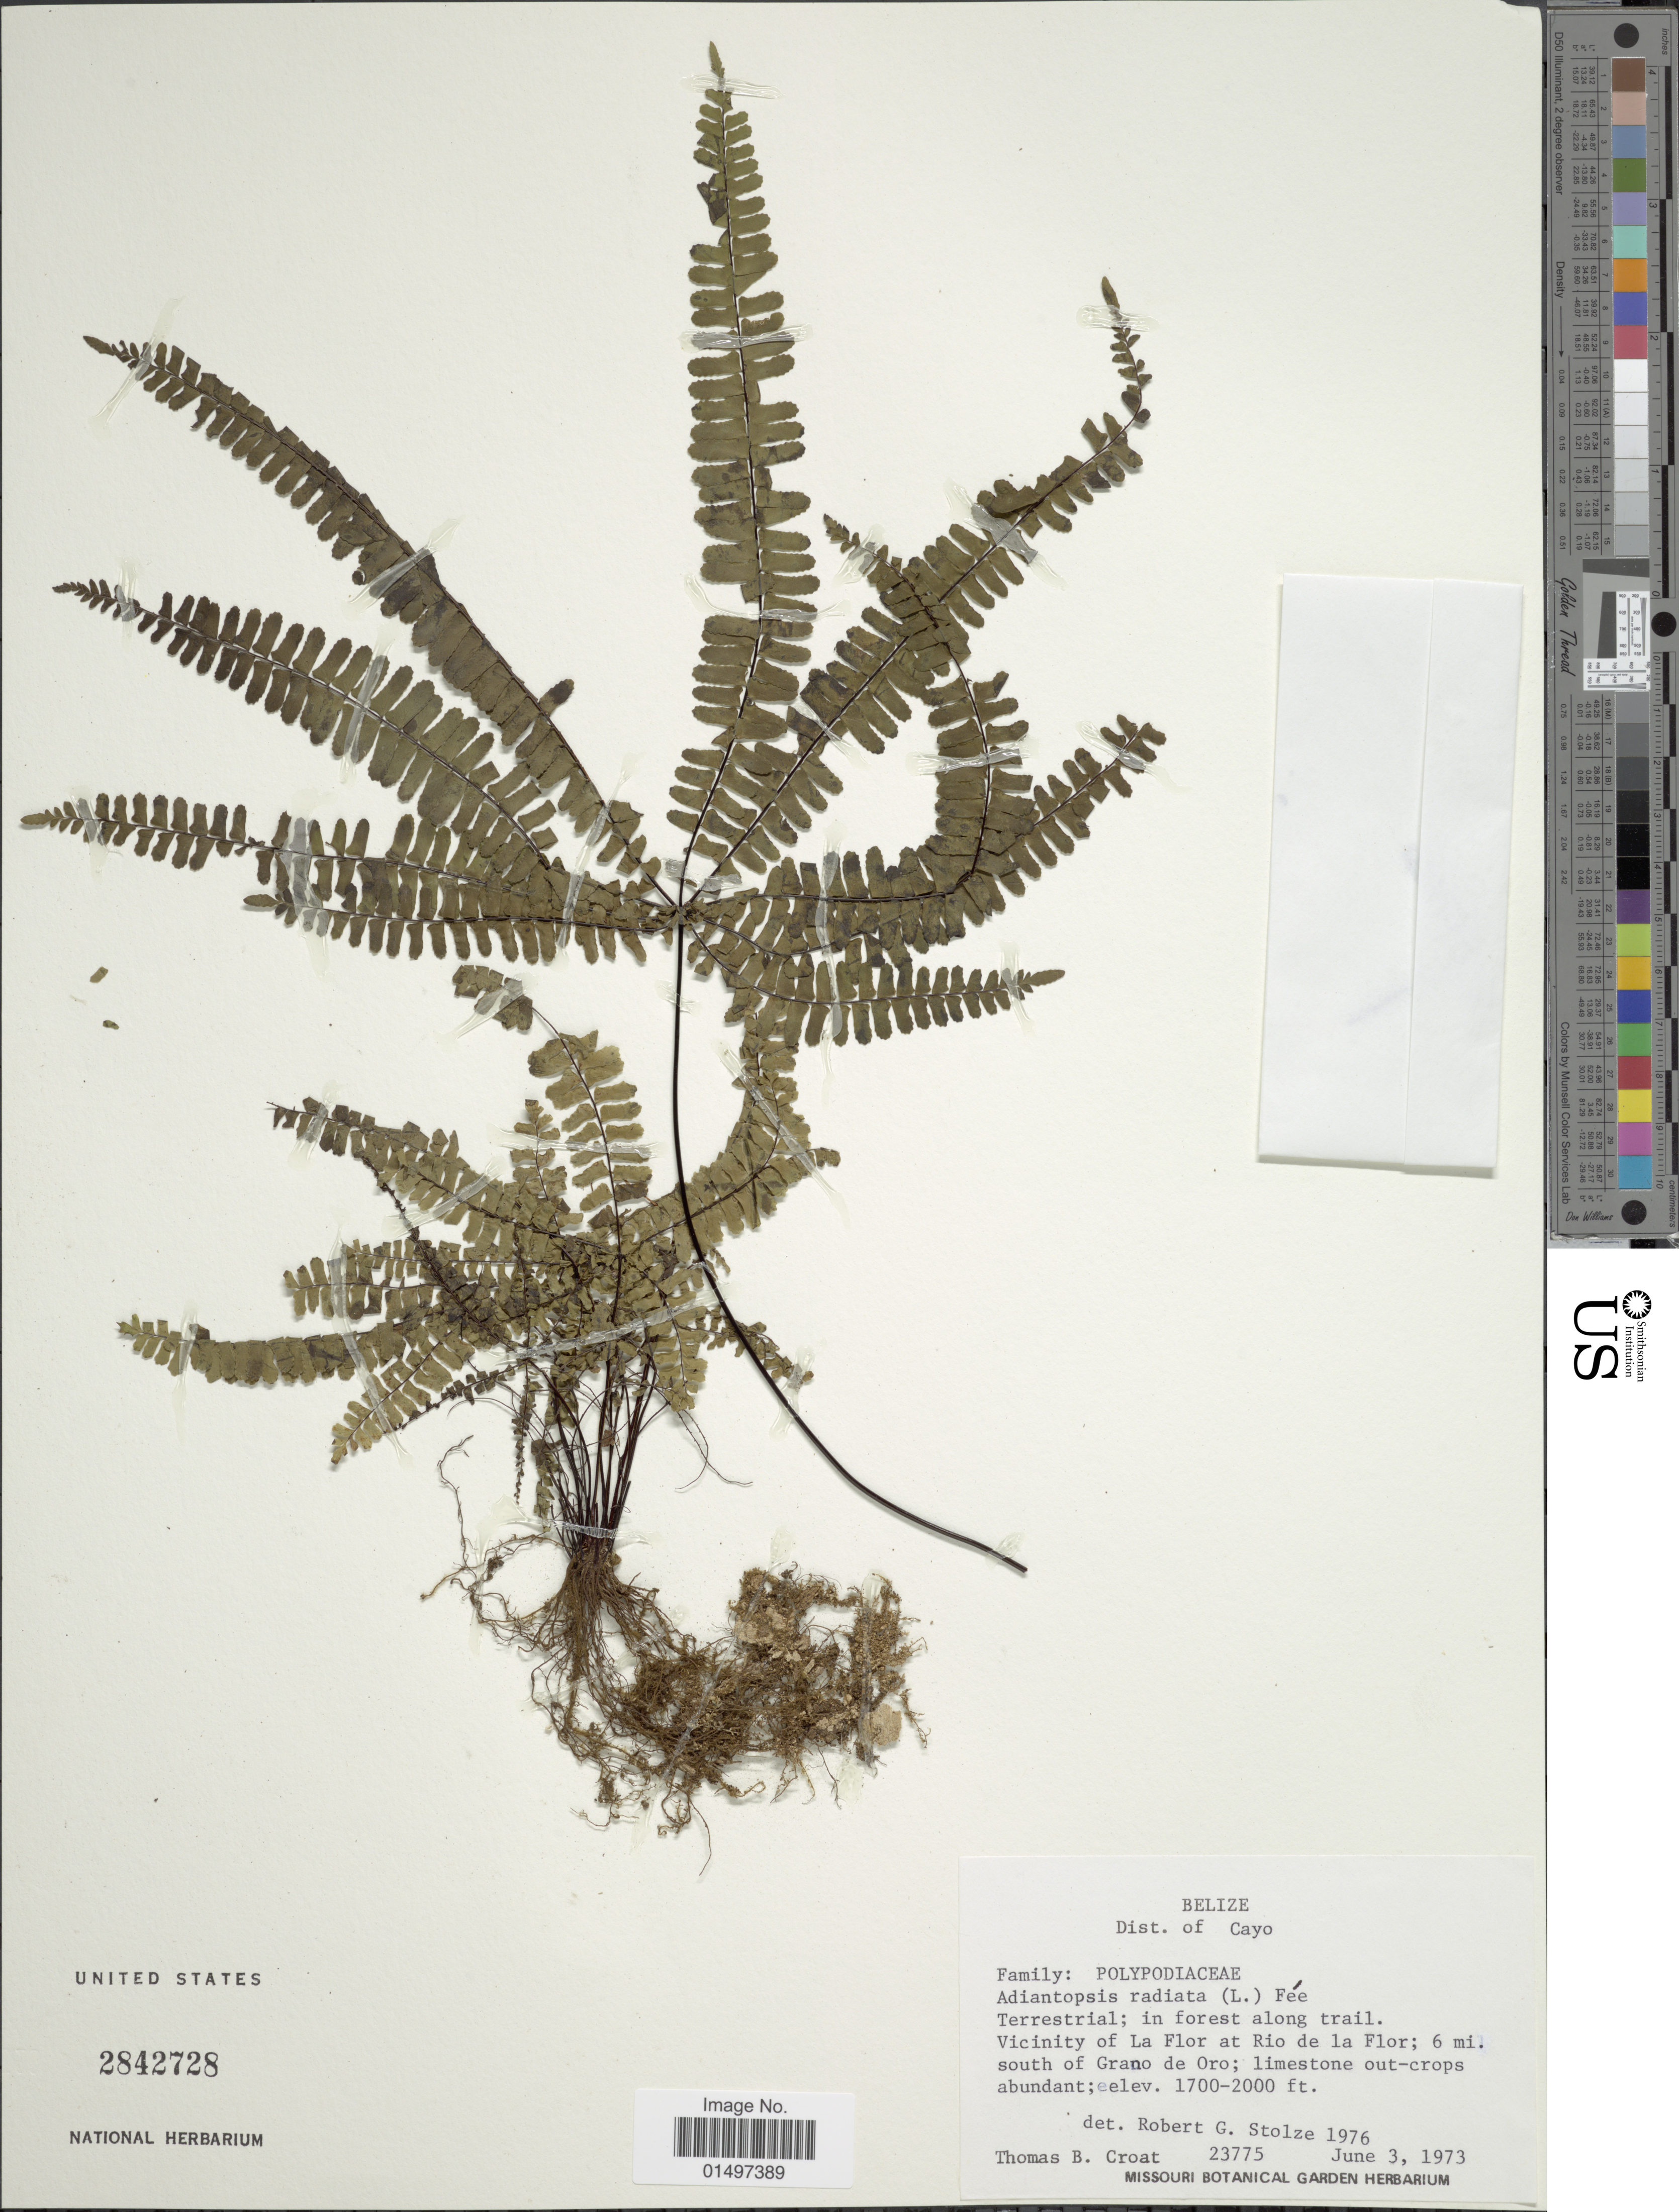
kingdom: Plantae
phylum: Tracheophyta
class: Polypodiopsida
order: Polypodiales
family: Pteridaceae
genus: Adiantopsis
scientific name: Adiantopsis radiata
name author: (L.) Fée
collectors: T. B. Croat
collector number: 23775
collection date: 1973-06-03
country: Belize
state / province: Cayo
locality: Dist. of Cayo. Vicinity of La Flor at Rio de la Flor; 6 mi. south of Grano de Oro.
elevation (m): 518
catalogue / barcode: US 2842728